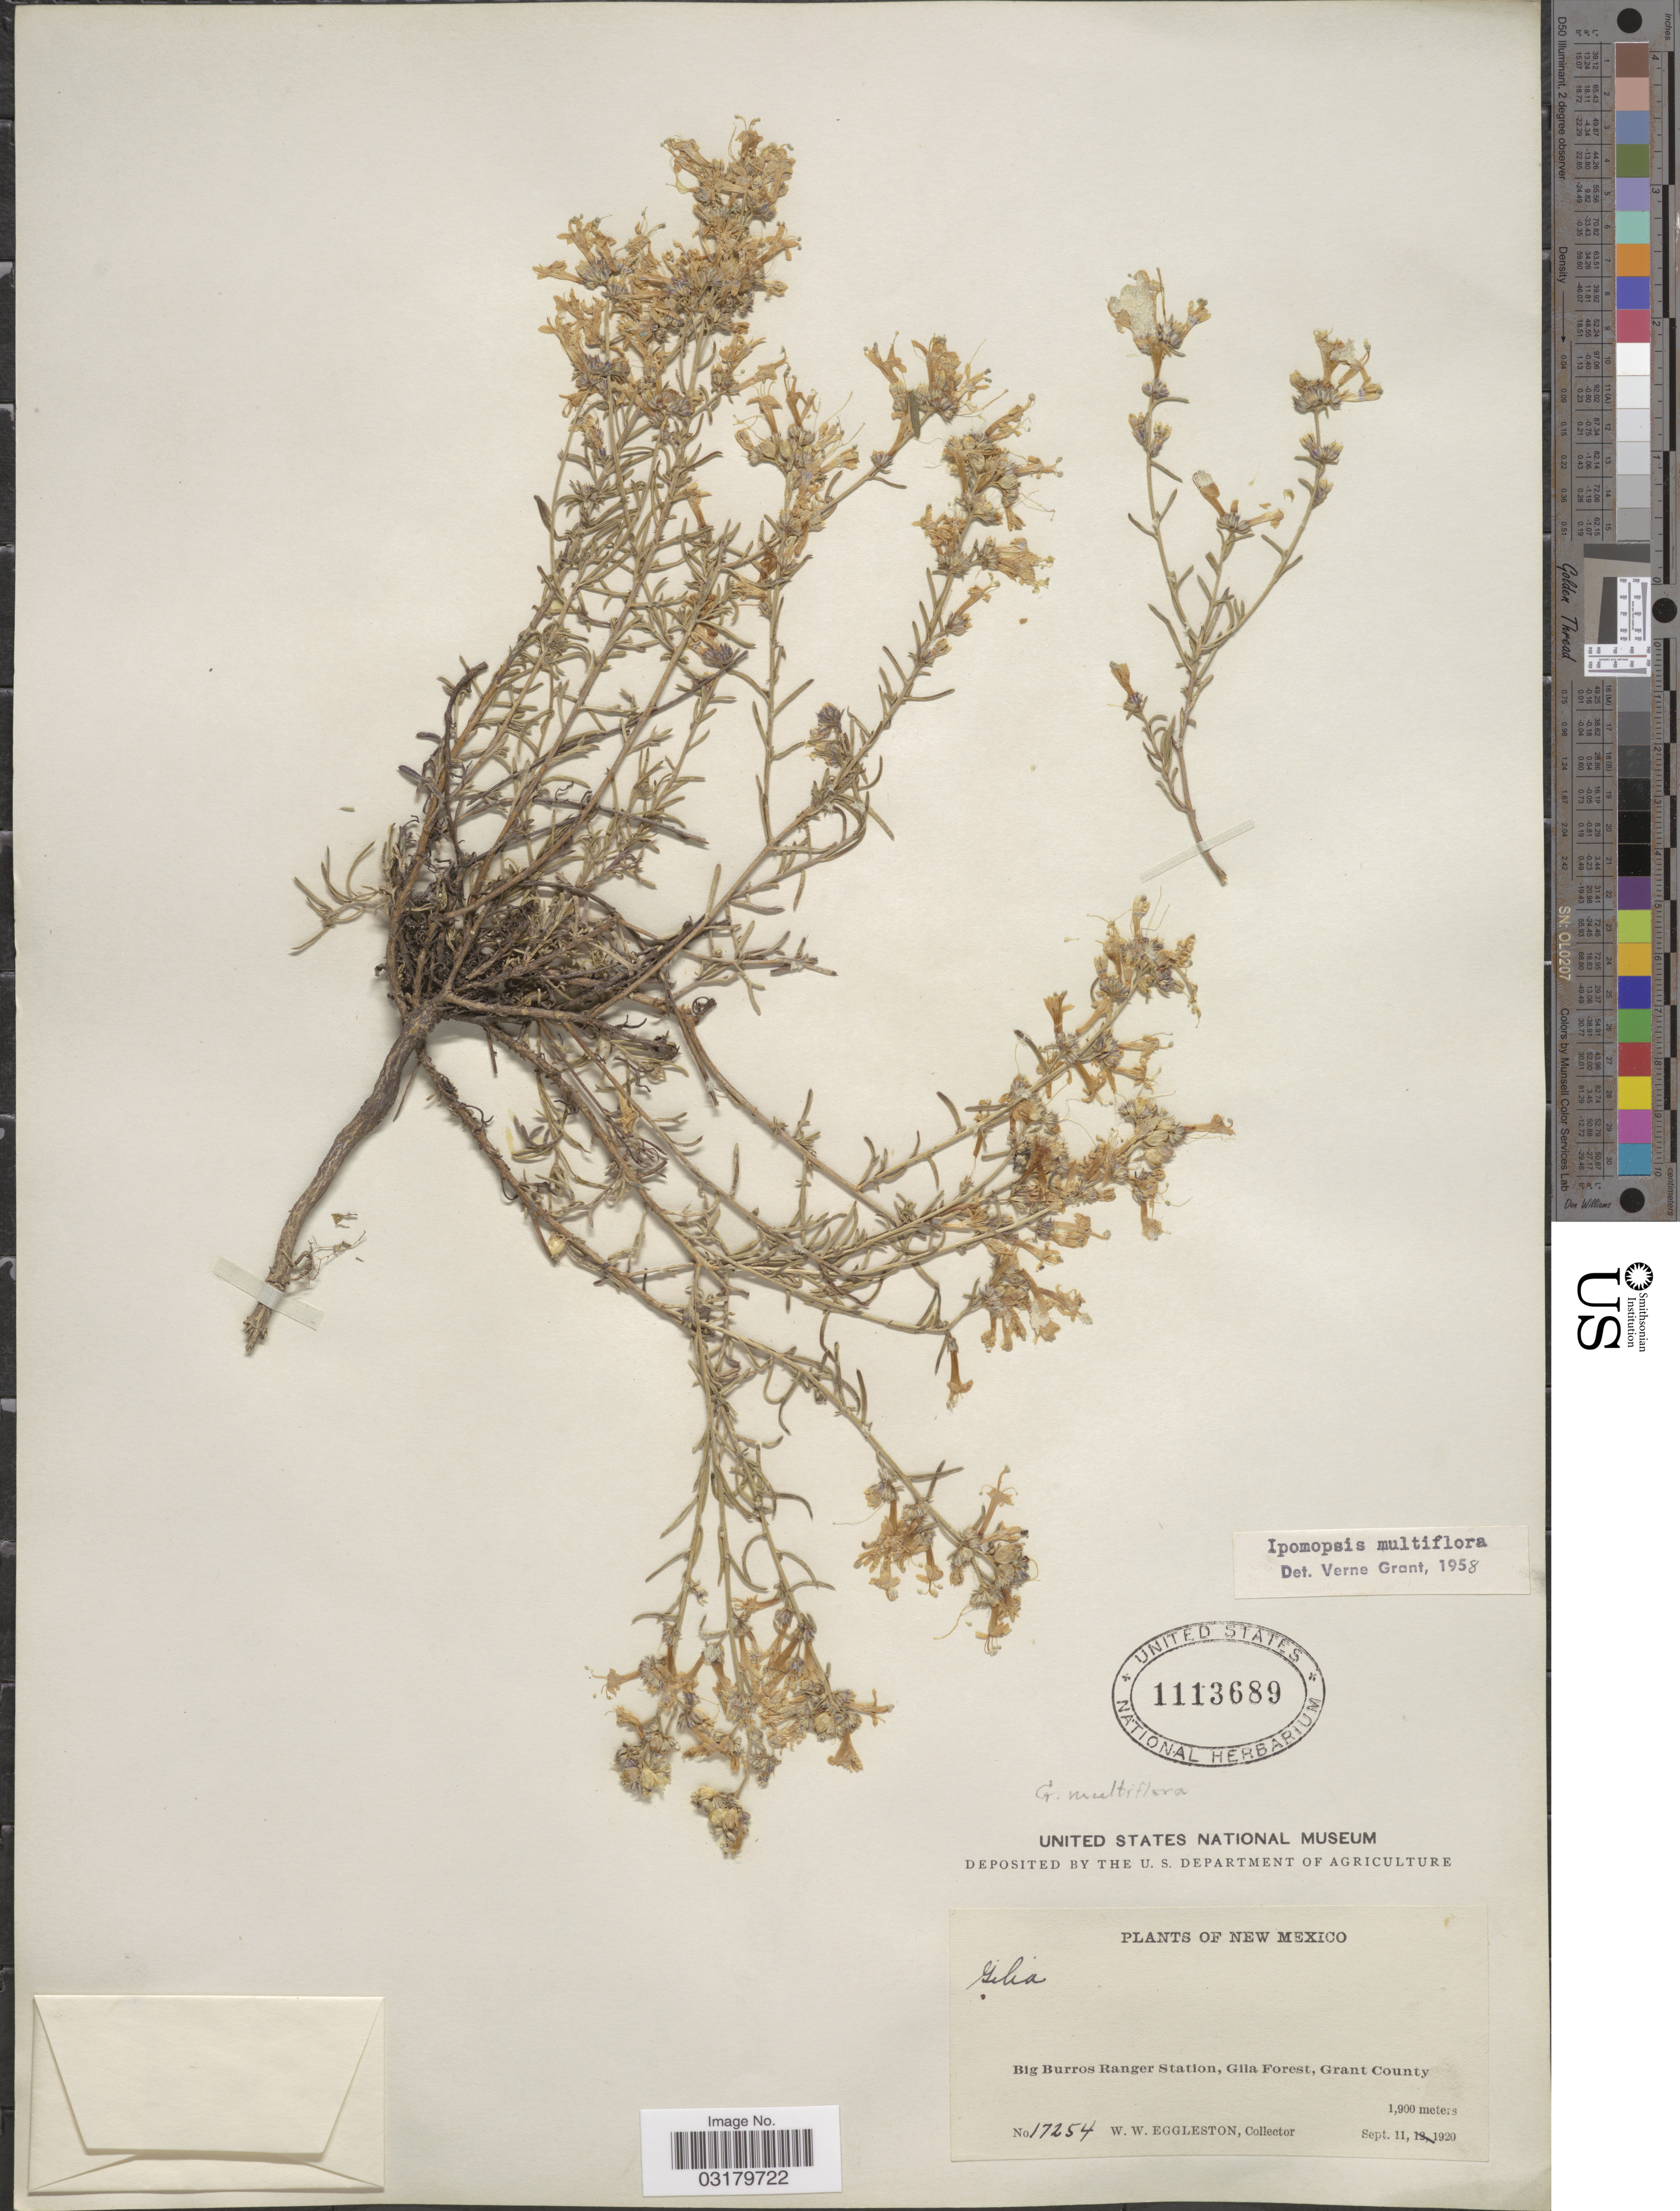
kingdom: Plantae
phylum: Tracheophyta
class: Magnoliopsida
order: Ericales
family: Polemoniaceae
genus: Ipomopsis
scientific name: Ipomopsis multiflora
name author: (Nutt.) V.E. Grant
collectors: W. W. Eggleston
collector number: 17254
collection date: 1920-09-11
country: United States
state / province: New Mexico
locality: Big Burros Ranger Station, Gila Forest, Grant County.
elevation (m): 1900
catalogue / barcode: US 1113689